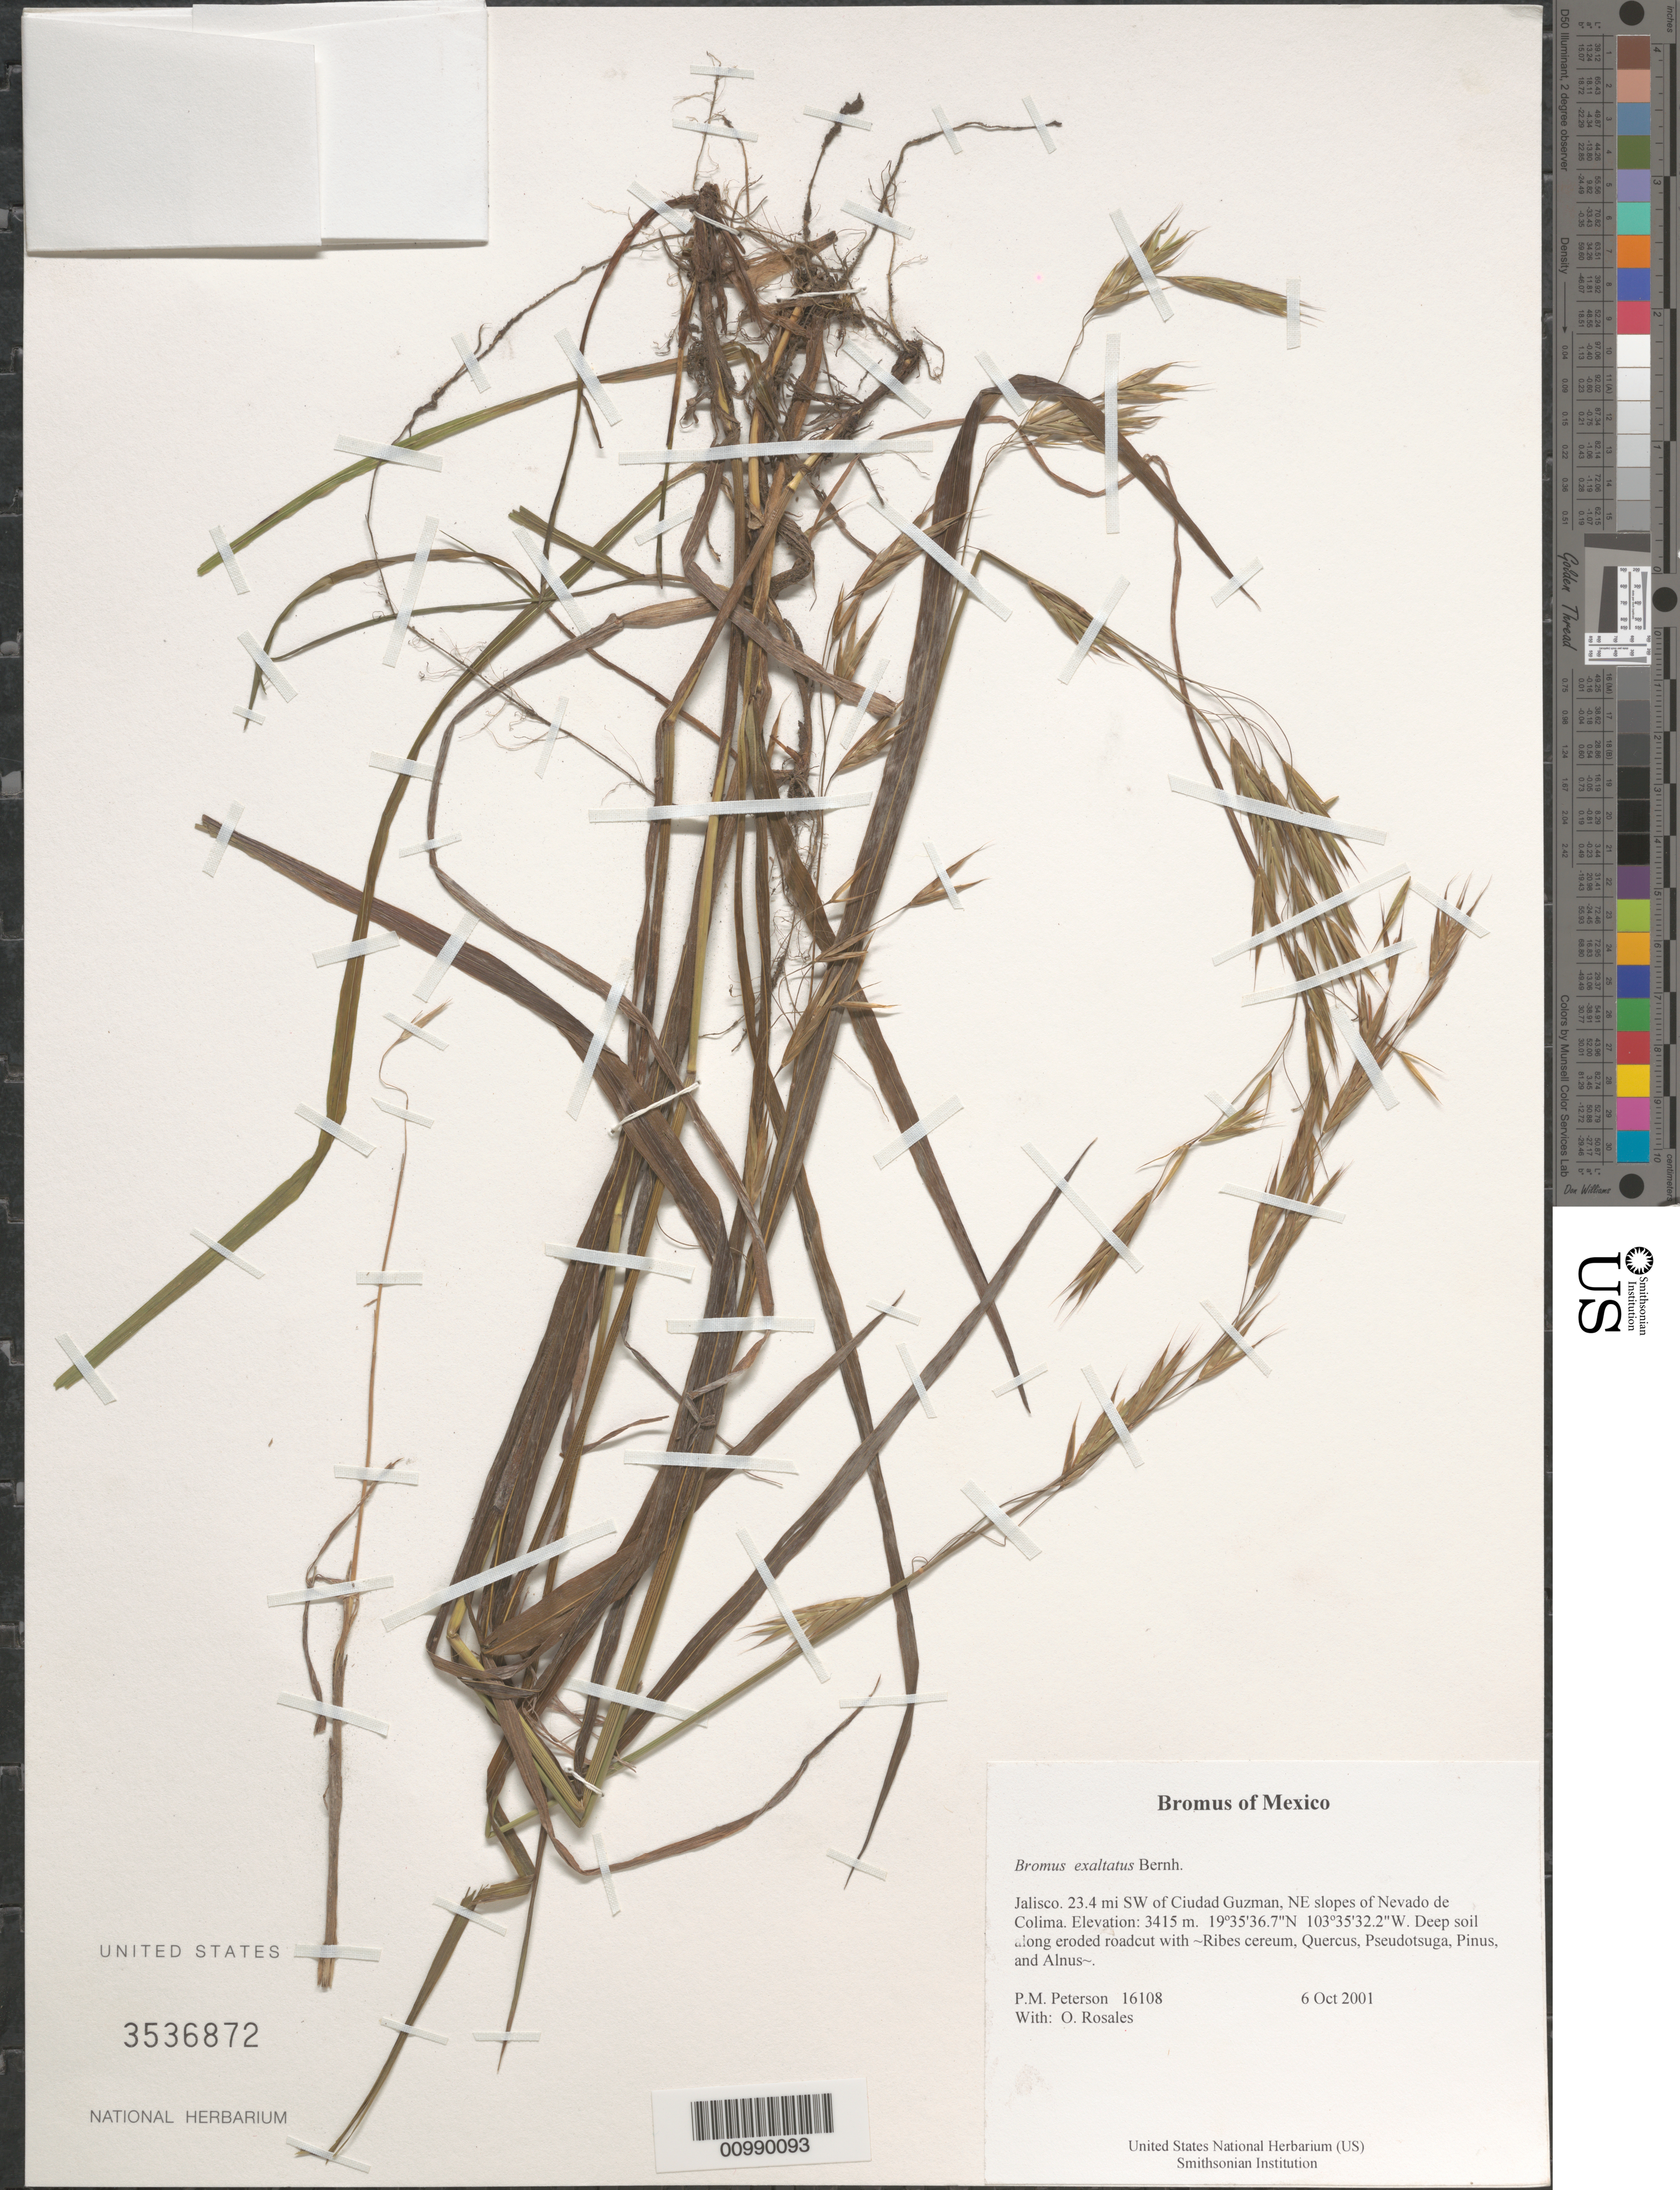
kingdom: Plantae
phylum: Tracheophyta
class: Liliopsida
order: Poales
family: Poaceae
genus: Bromus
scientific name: Bromus exaltatus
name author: Bernhardi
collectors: P. M. Peterson & O. Rosales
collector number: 16108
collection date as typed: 06 Oct 2001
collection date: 2001-10-06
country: Mexico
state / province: Jalisco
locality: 23.4 mi SW of Ciudad Guzman, NE slopes of Nevado de Colima.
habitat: Deep soil along eroded roadcut with ~Ribes cereum, Quercus, Pseudotsuga, Pinus, and Alnus~.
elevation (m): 3415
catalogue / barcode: US 3536872